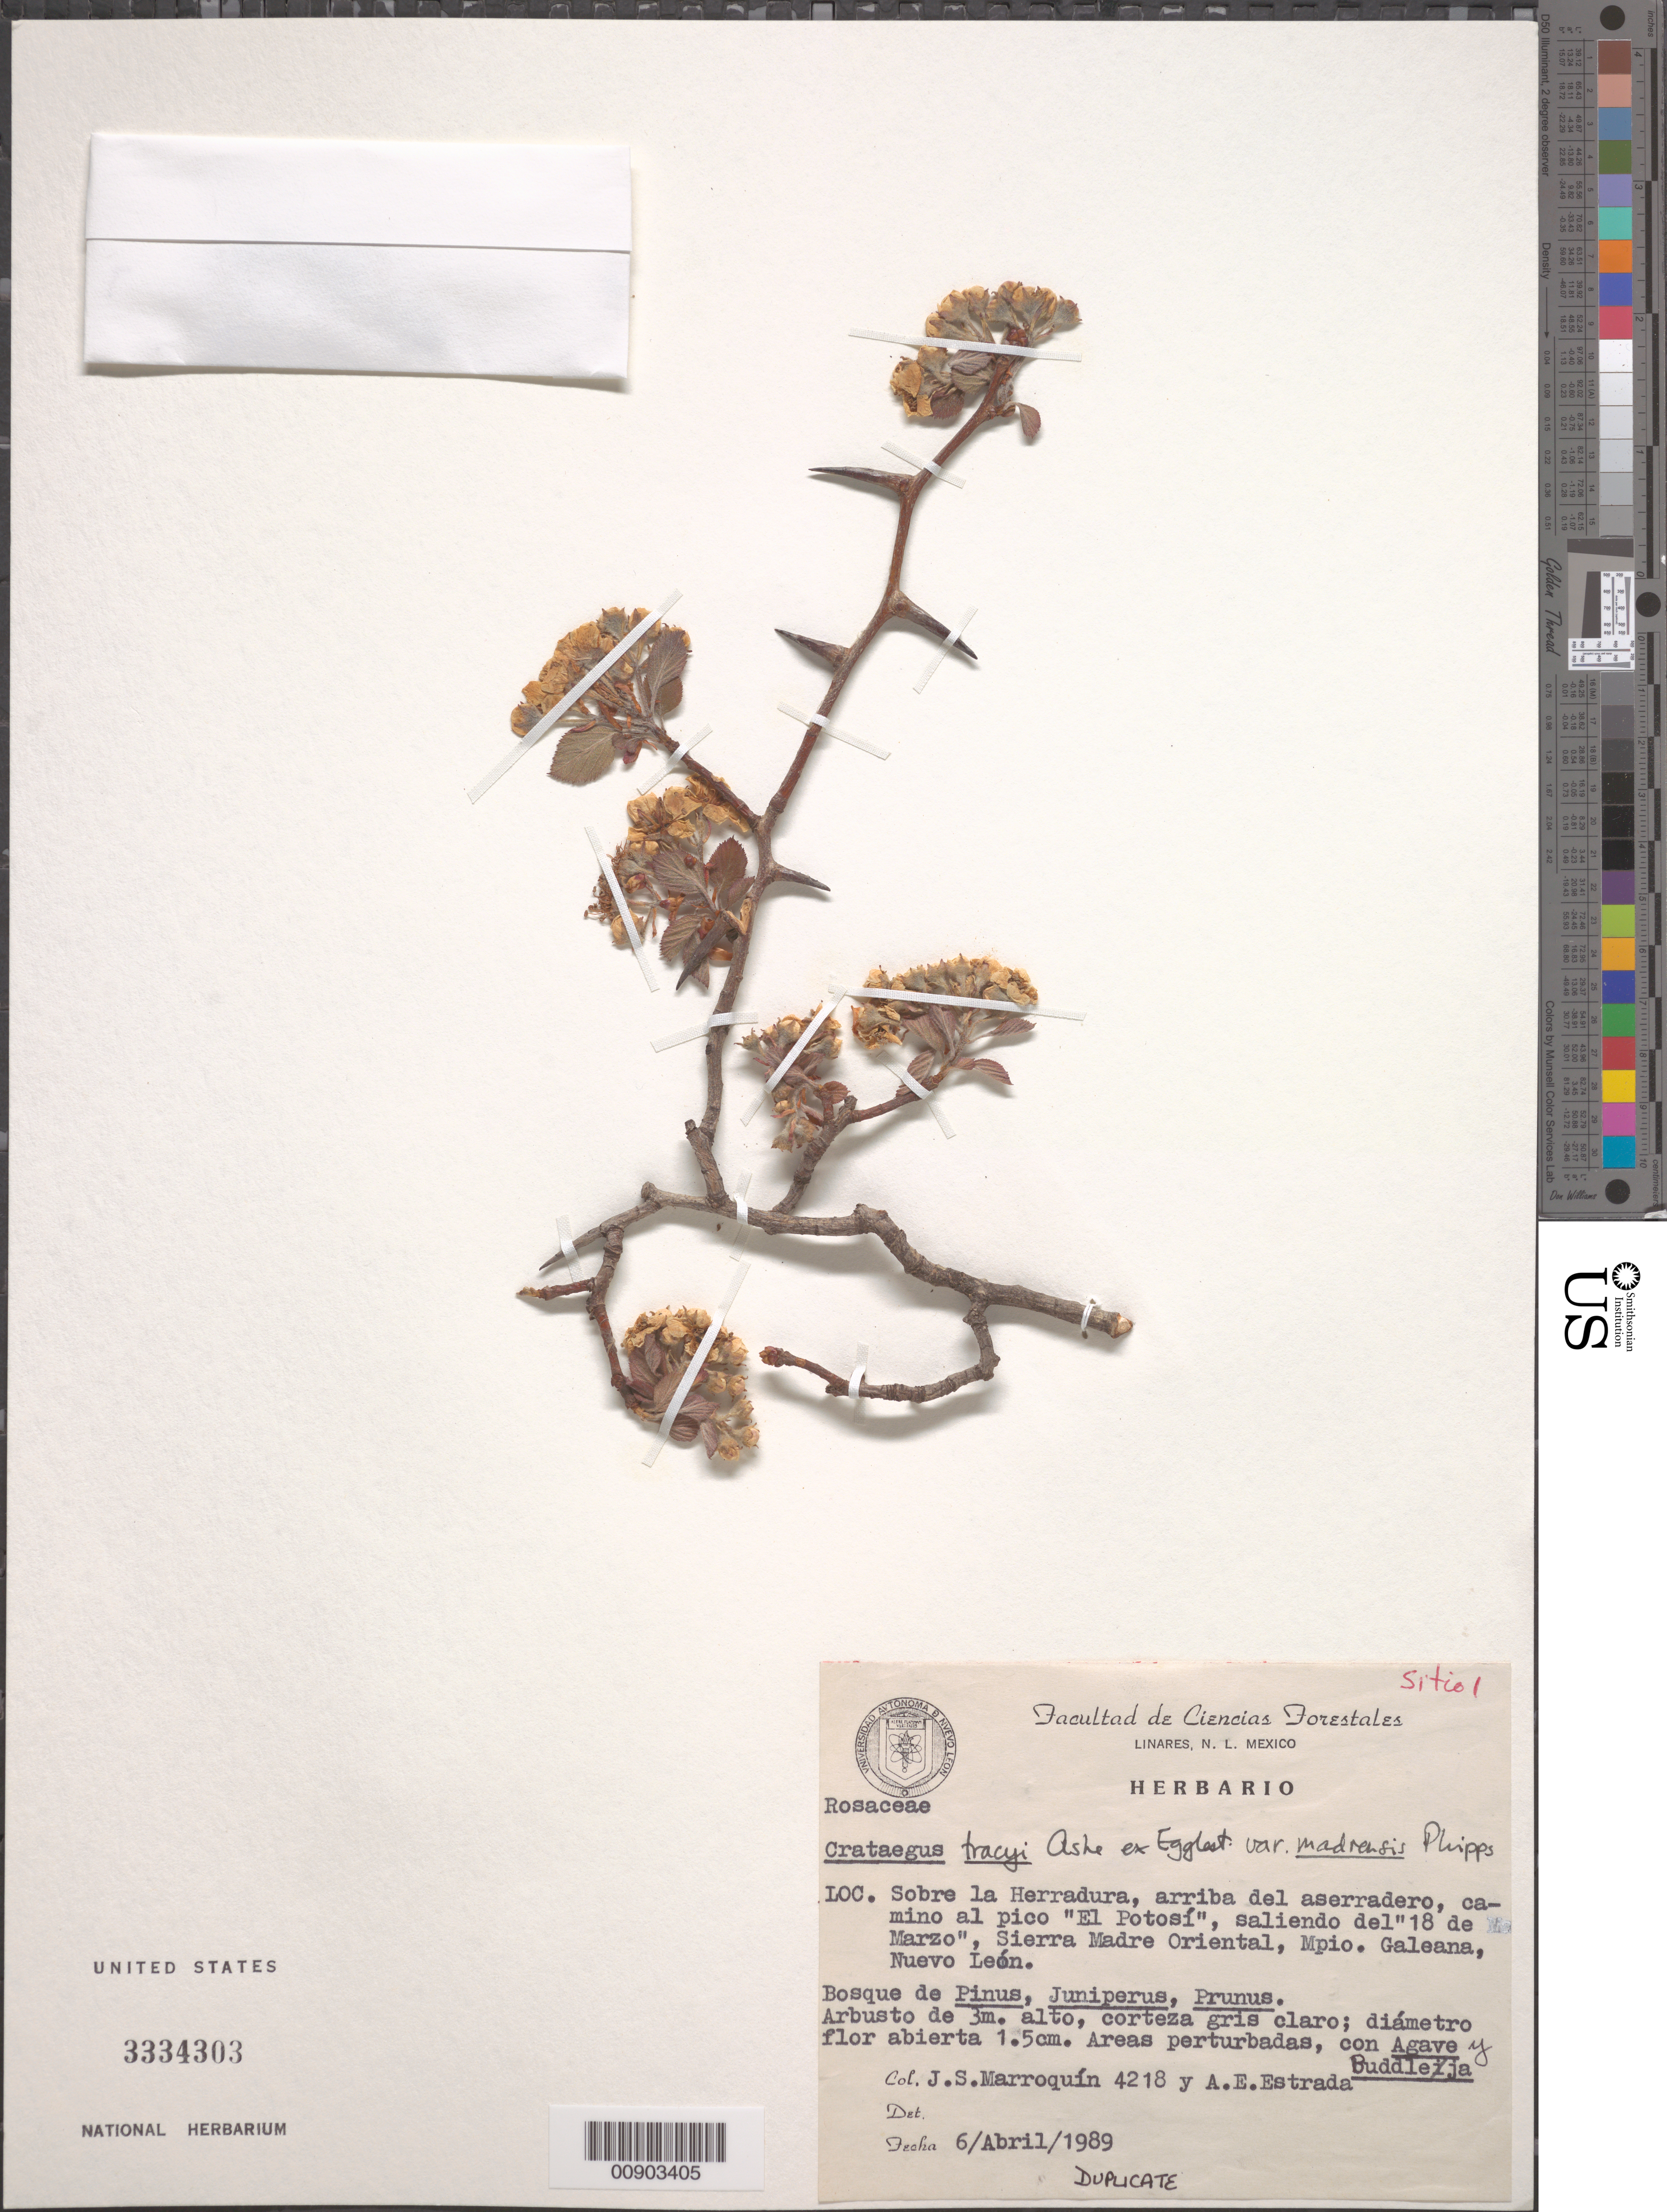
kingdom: Plantae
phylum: Tracheophyta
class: Magnoliopsida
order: Rosales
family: Rosaceae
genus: Crataegus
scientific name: Crataegus tracyi var. madrensis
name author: J.B. Phipps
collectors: J. Marroquin & A. E. Estrada-C.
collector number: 4218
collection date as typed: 06 Apr 1989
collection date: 1989-04-06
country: Mexico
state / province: Nuevo León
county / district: Galeana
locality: Sobre La Herradura, arriba del aserradero, camino al pico "El Potosí", saliendo del "18 de Marzo", municipio Galeana, Nuevo León. Sitio 1.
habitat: Areas perturbadas, con Agave y Buddleja. Bosque de Pinus, Juniperus, Prunus.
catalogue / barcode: US 3334303